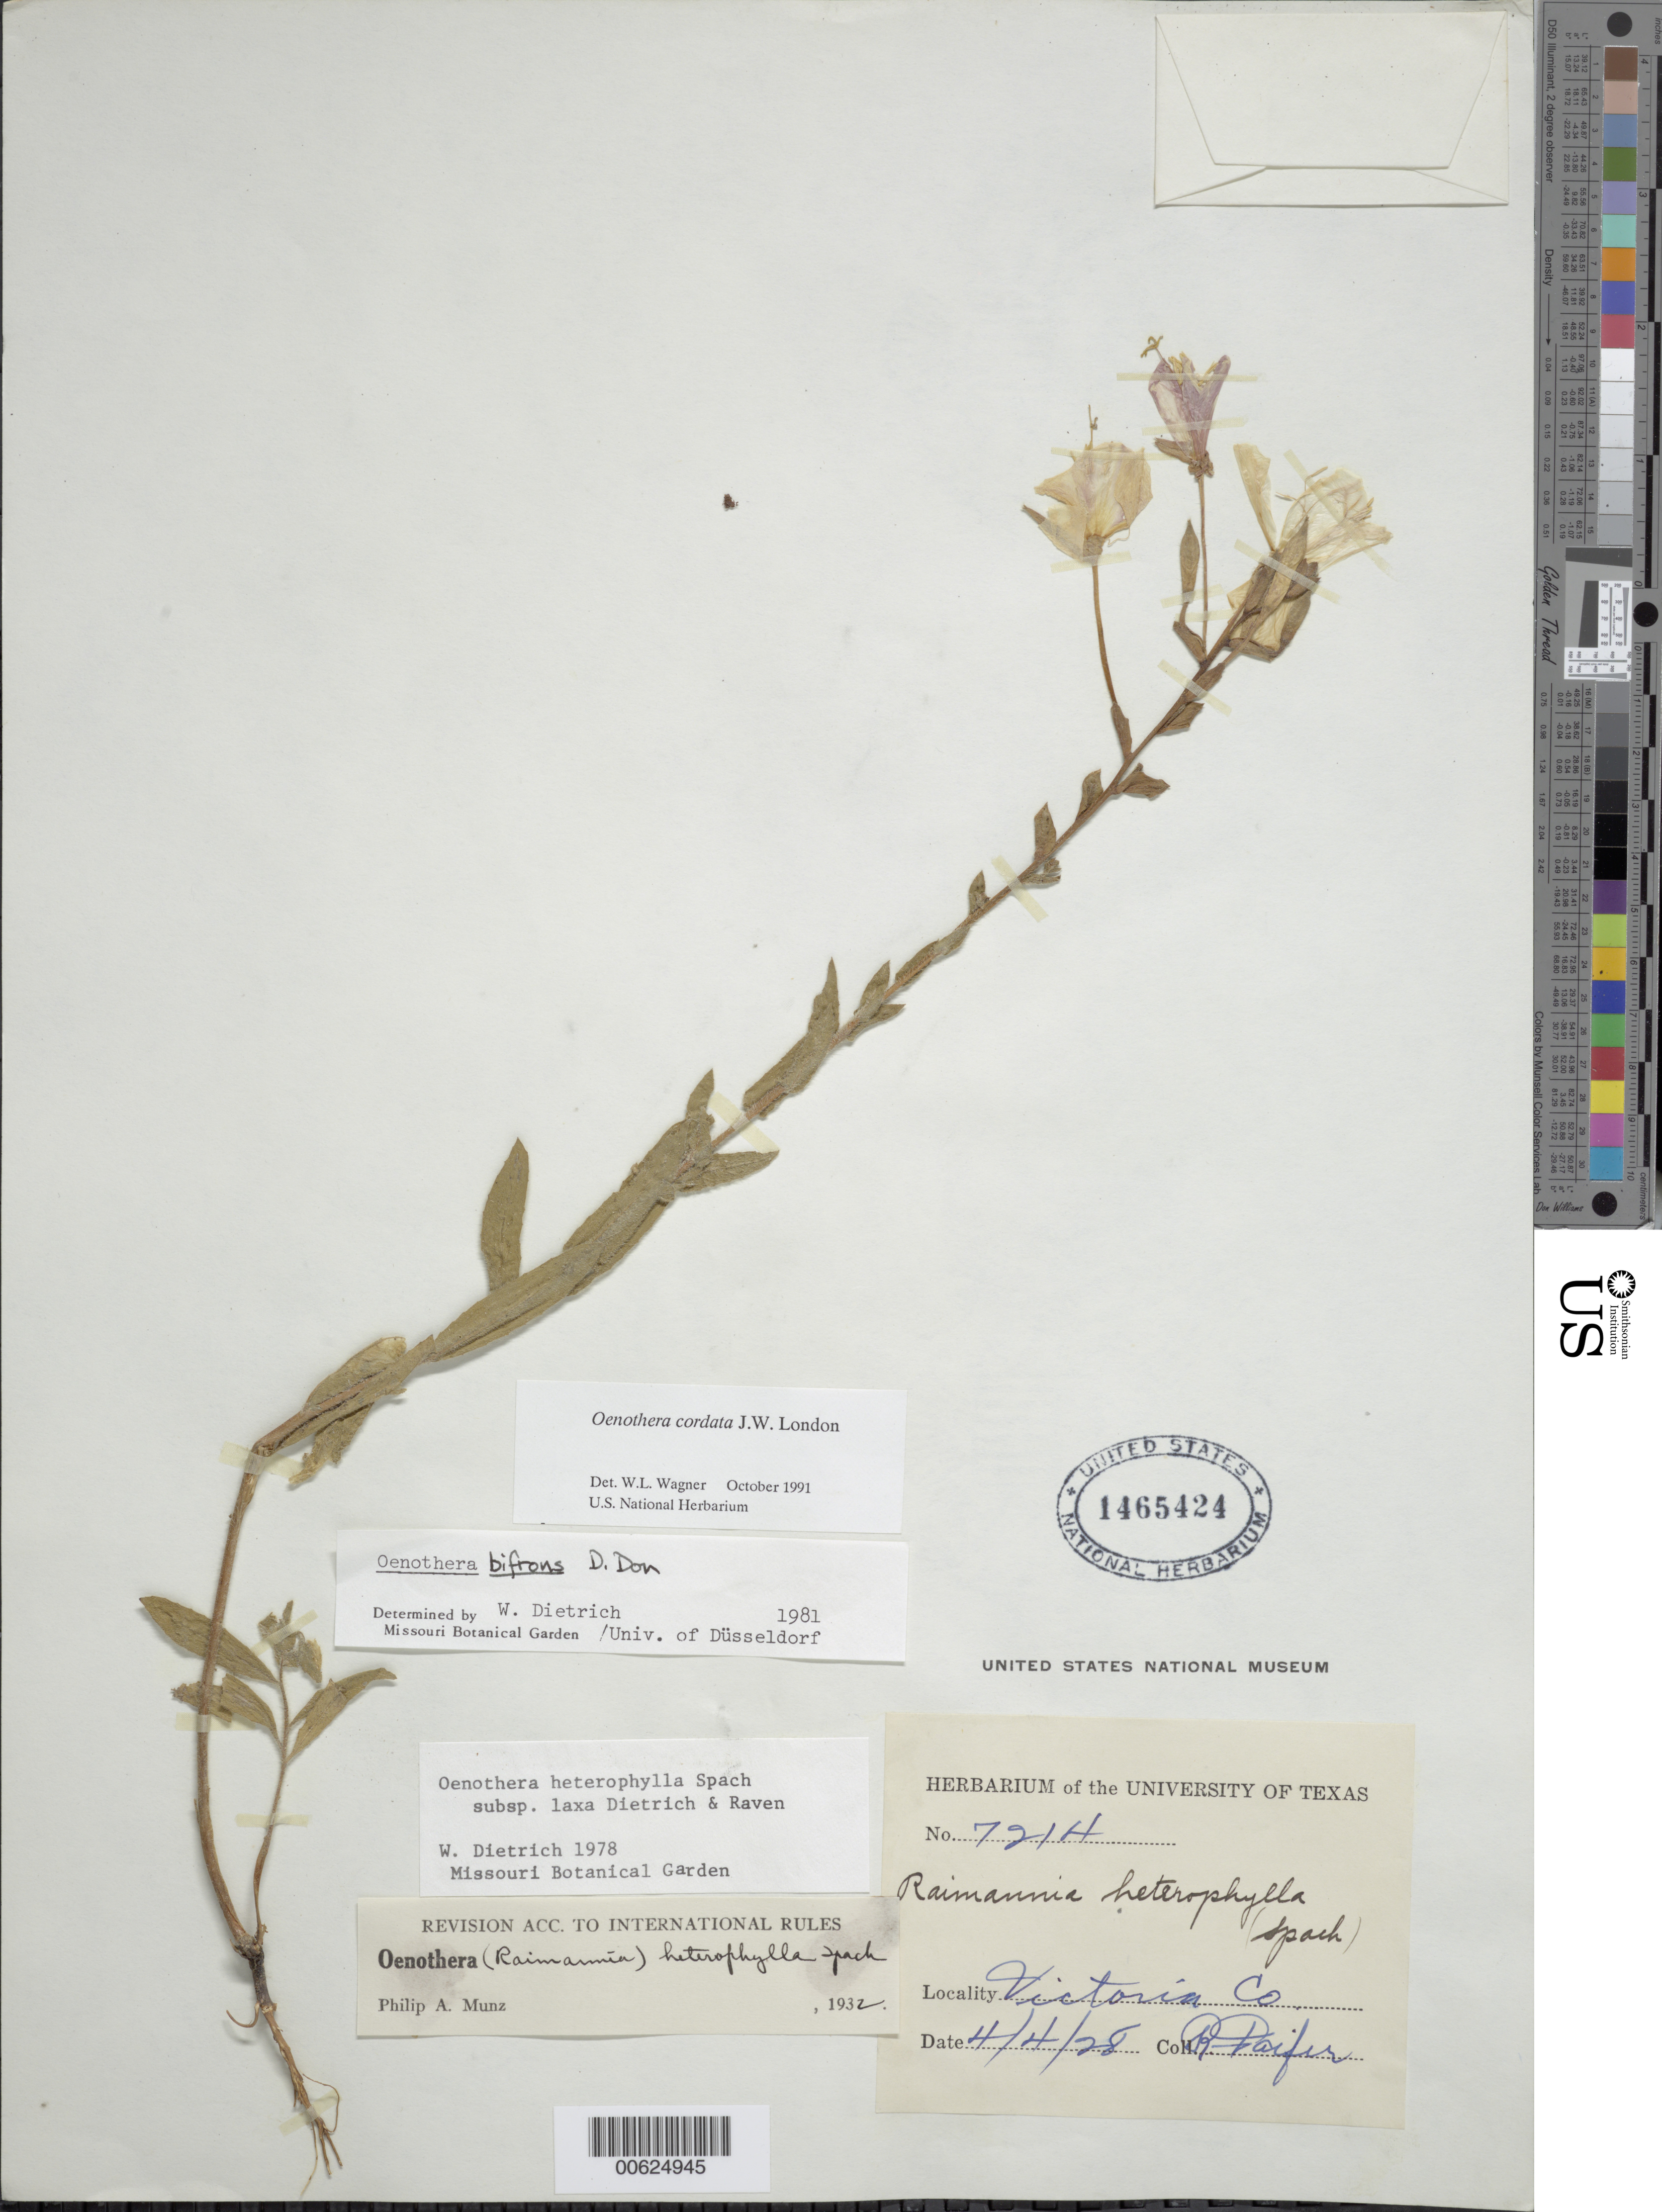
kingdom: Plantae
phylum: Tracheophyta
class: Magnoliopsida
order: Myrtales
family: Onagraceae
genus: Oenothera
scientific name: Oenothera cordata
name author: J.W. Loudon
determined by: Wagner, W. L., (BOT), Smithsonian Institution - National Museum of Natural History (UNITED STATES)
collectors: R. Paifer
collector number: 7214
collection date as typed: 04 Apr 1928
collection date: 1928-04-04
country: United States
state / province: Texas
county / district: Victoria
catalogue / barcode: US 1465424